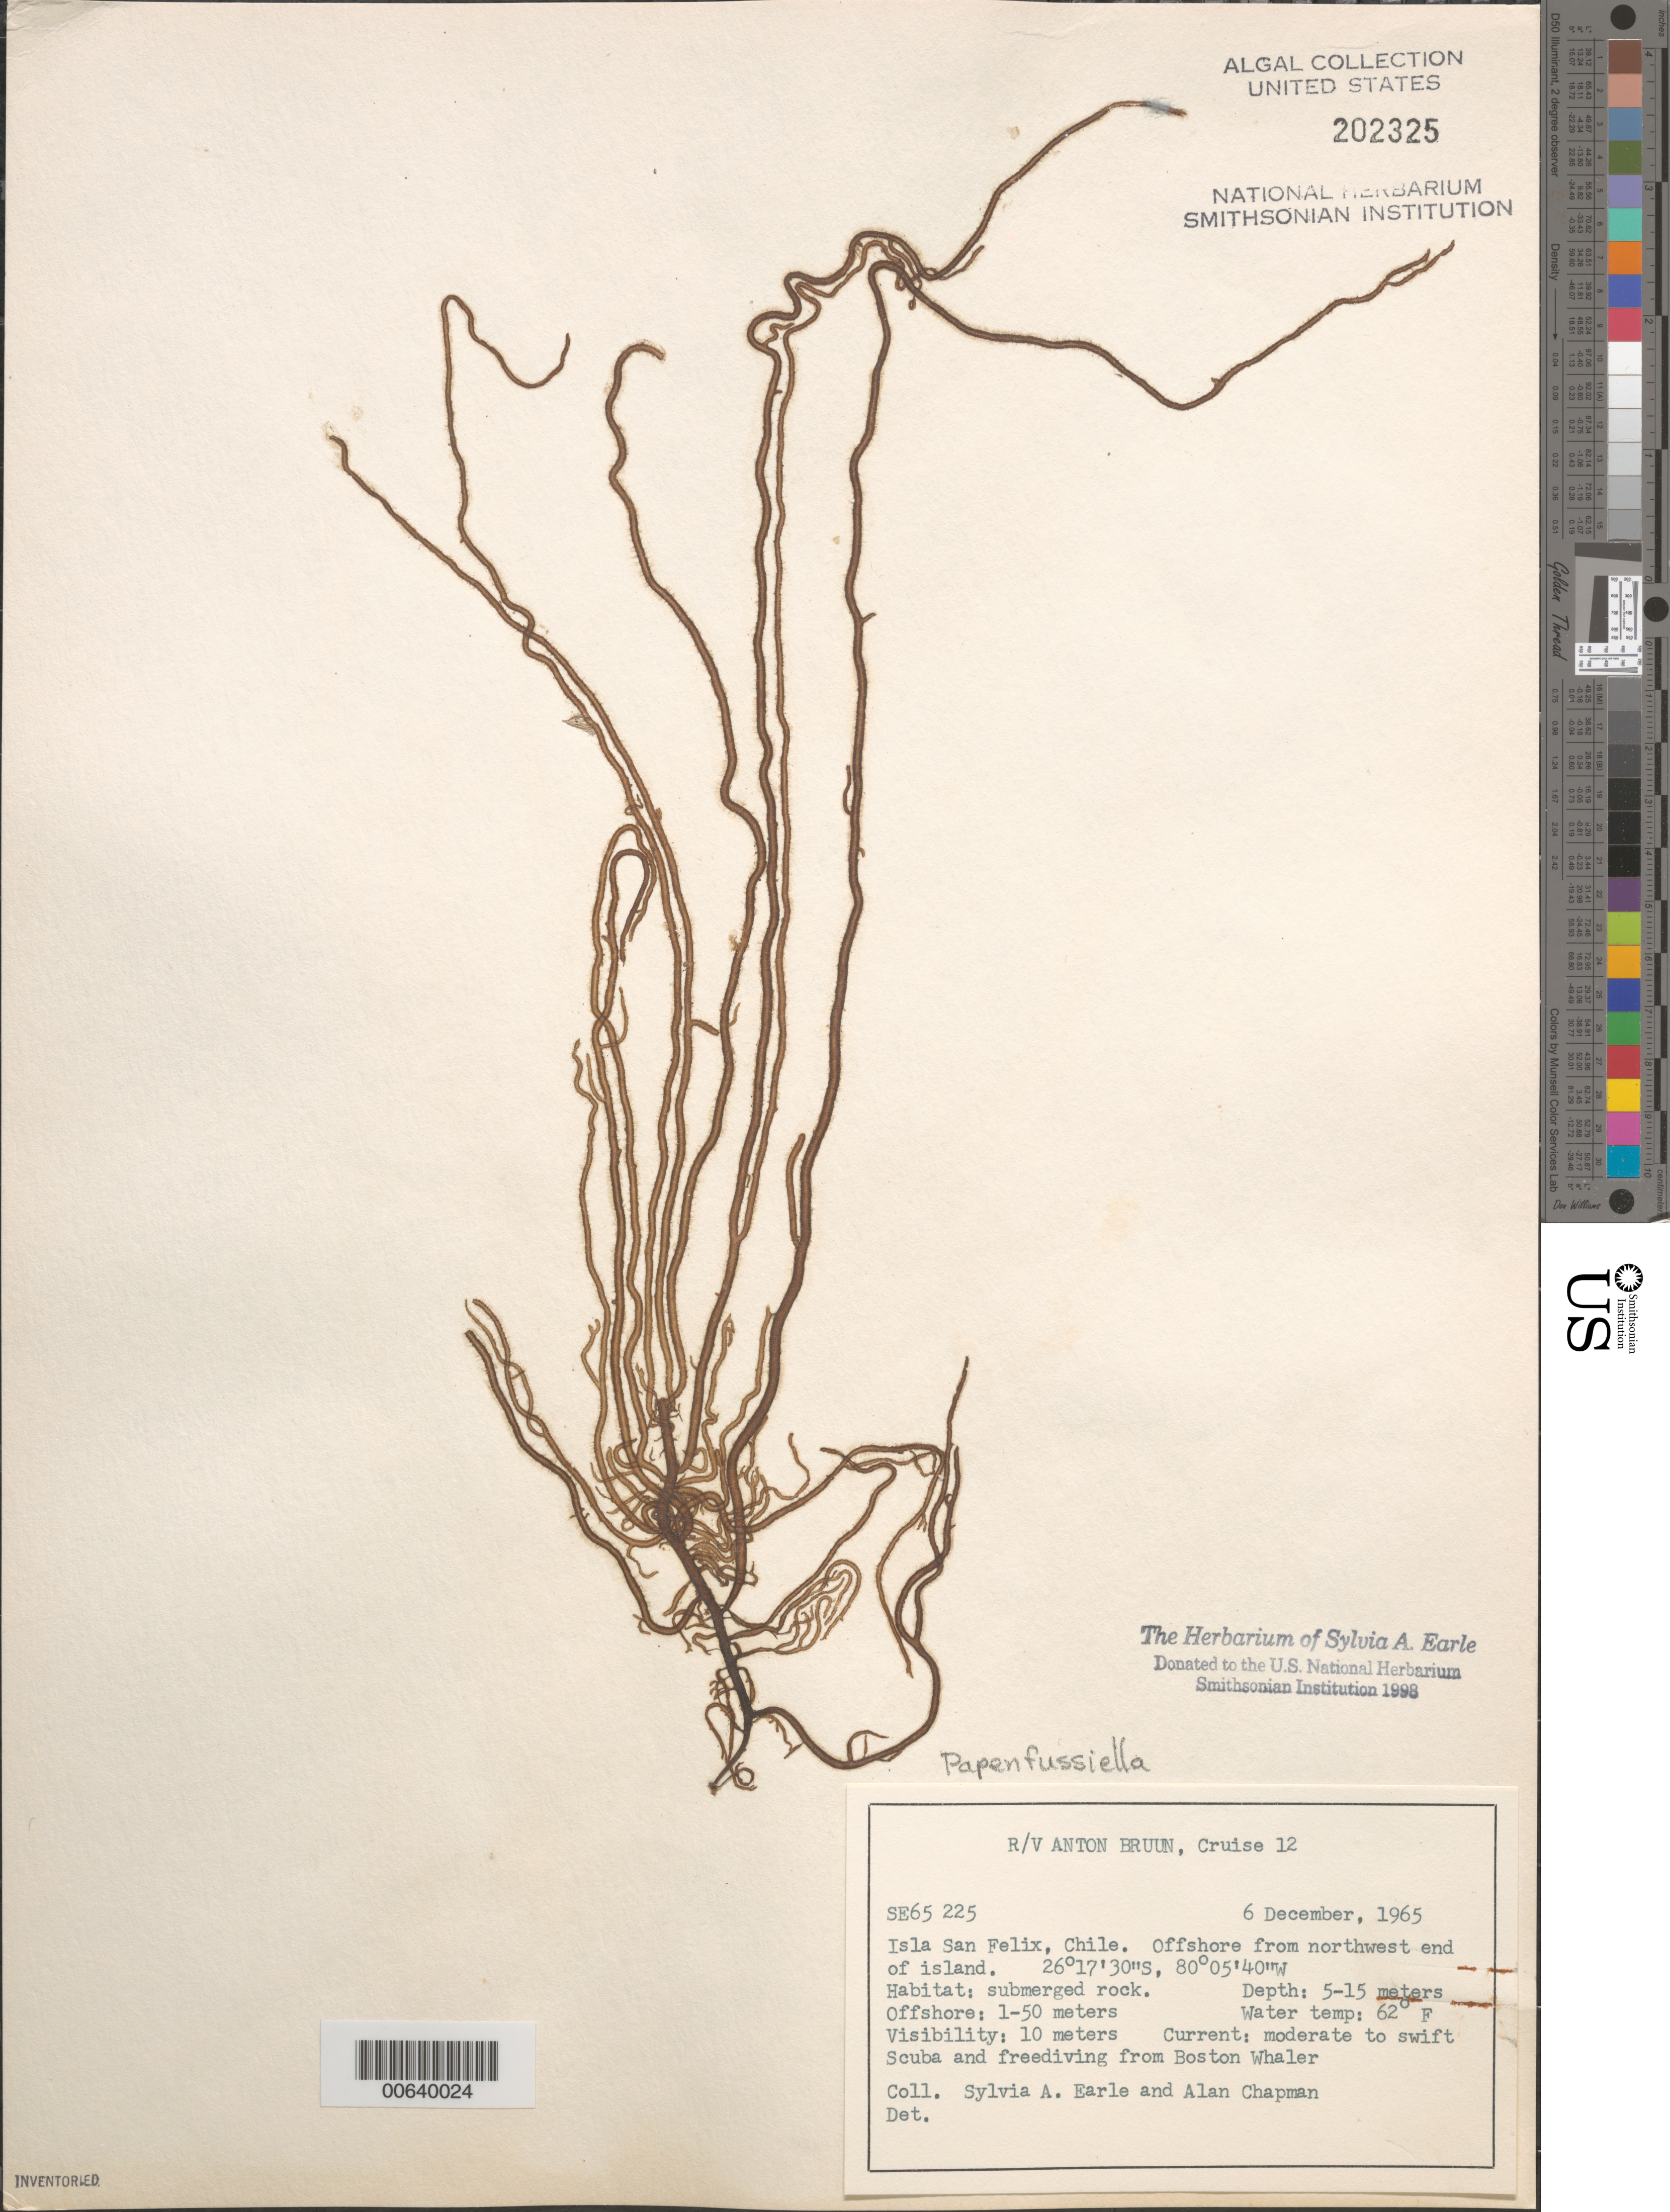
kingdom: Chromista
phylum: Ochrophyta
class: Phaeophyceae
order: Ectocarpales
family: Chordariaceae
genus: Papenfussiella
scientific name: Papenfussiella sp.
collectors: S. A. Earle & A. Chapman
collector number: SE 65225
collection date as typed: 06 Dec 1965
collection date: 1965-12-06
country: Chile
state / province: Atacama (III)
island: Isla San Felix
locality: Off northwest end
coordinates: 26 17' 30" S, 80 05' 40" W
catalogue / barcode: US 202325